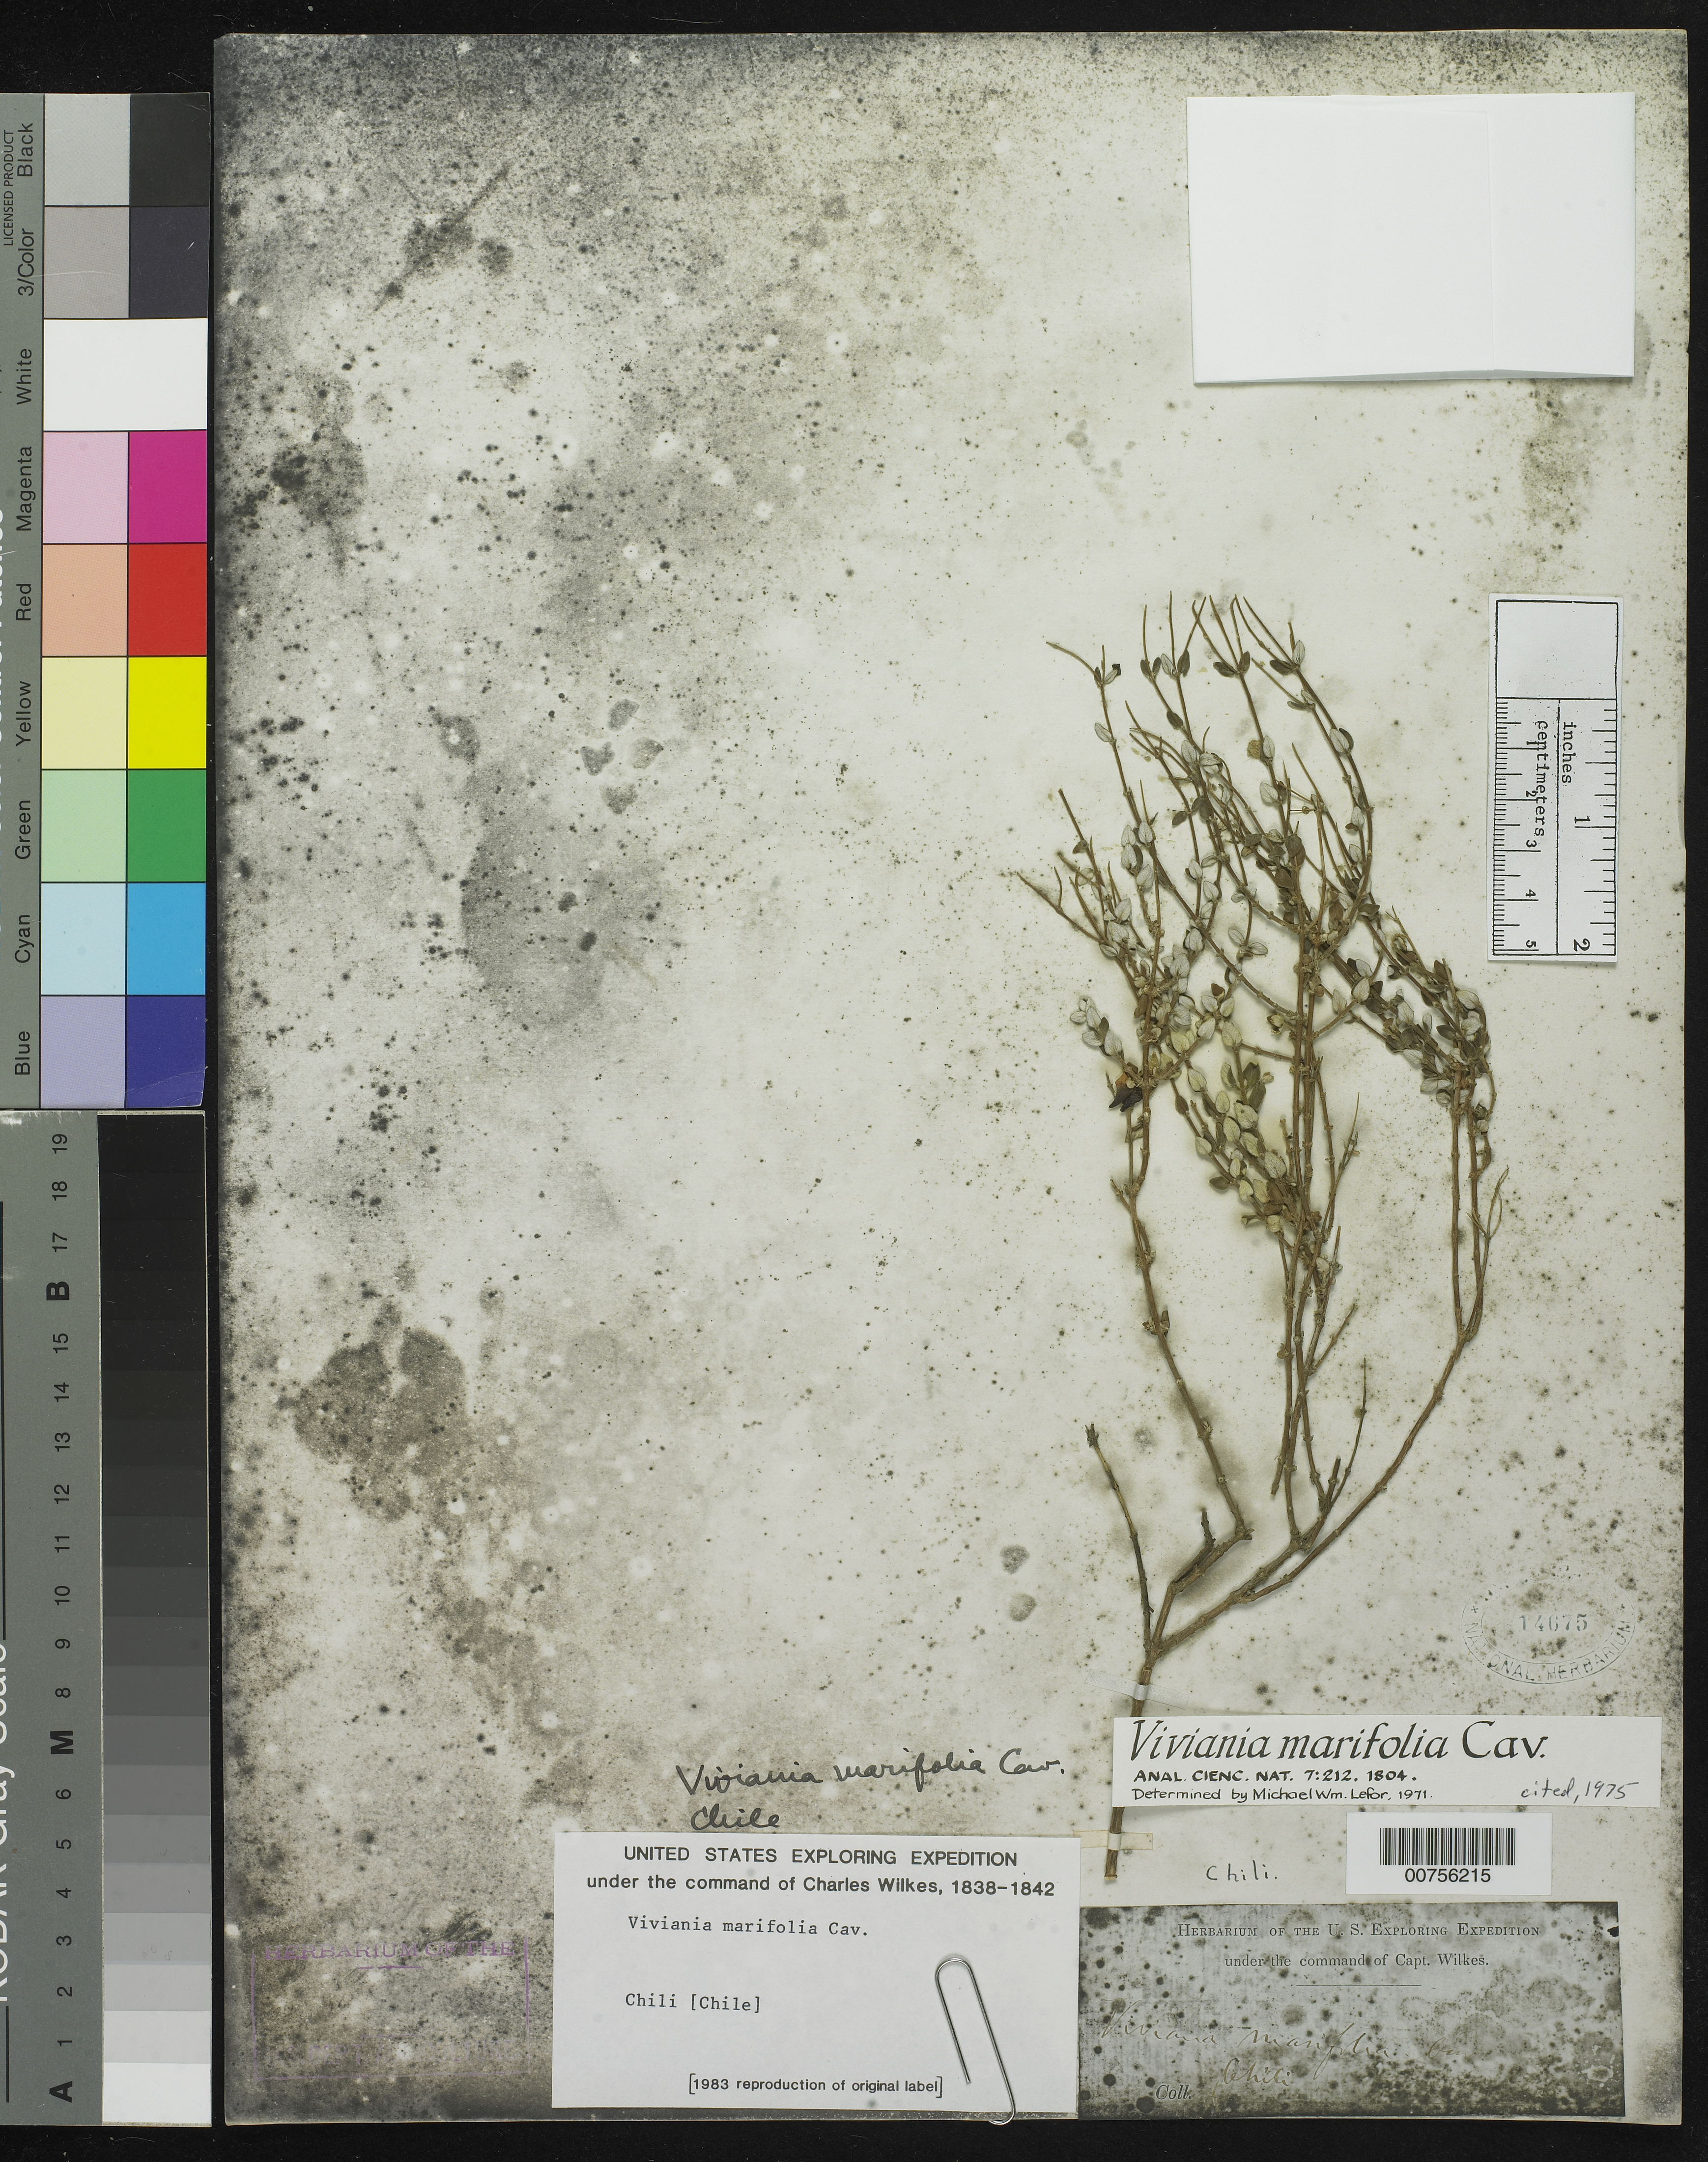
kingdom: Plantae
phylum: Tracheophyta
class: Magnoliopsida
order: Geraniales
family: Vivianiaceae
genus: Viviania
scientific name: Viviania marifolia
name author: Cav.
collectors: Wilkes Explor. Exped.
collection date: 1838/1842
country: Chile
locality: Chili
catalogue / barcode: US 14675